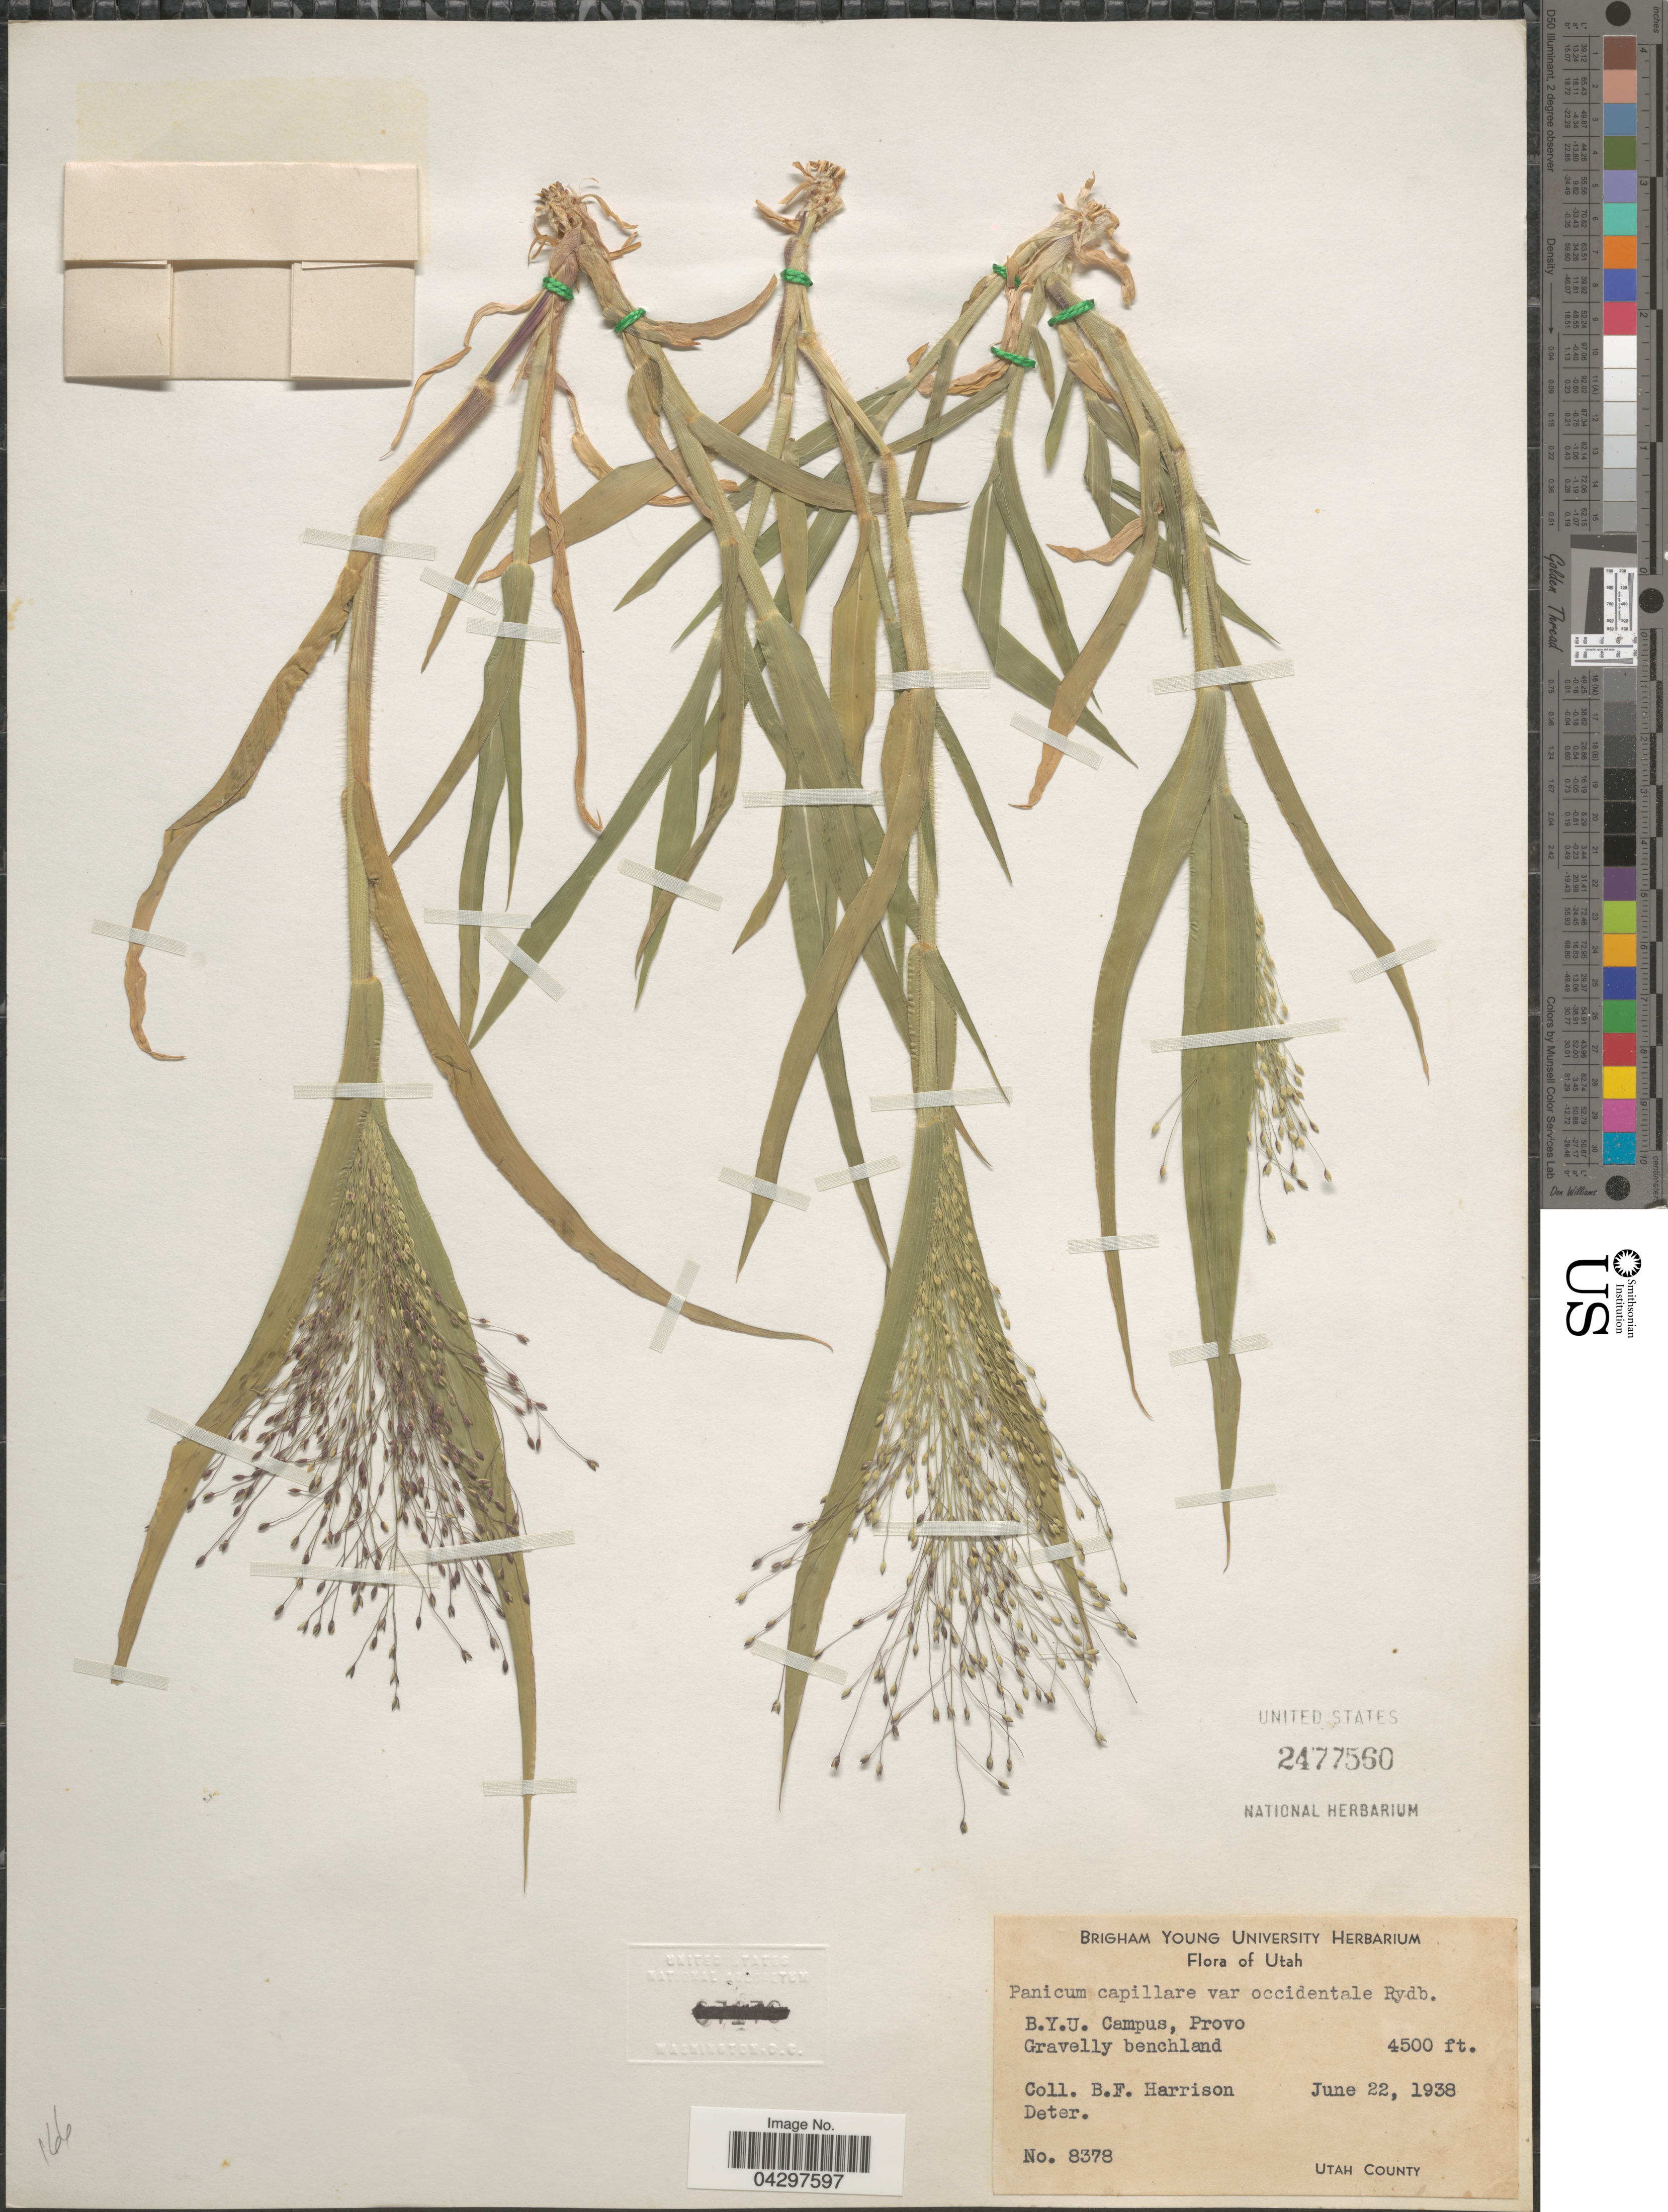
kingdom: Plantae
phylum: Tracheophyta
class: Liliopsida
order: Poales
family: Poaceae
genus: Panicum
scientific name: Panicum capillare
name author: L.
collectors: B. F. Harrison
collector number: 8378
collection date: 1938-06-22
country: United States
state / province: Utah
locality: B.Y.U. Campus, Provo. Utah County.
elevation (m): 1372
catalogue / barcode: US 2477560